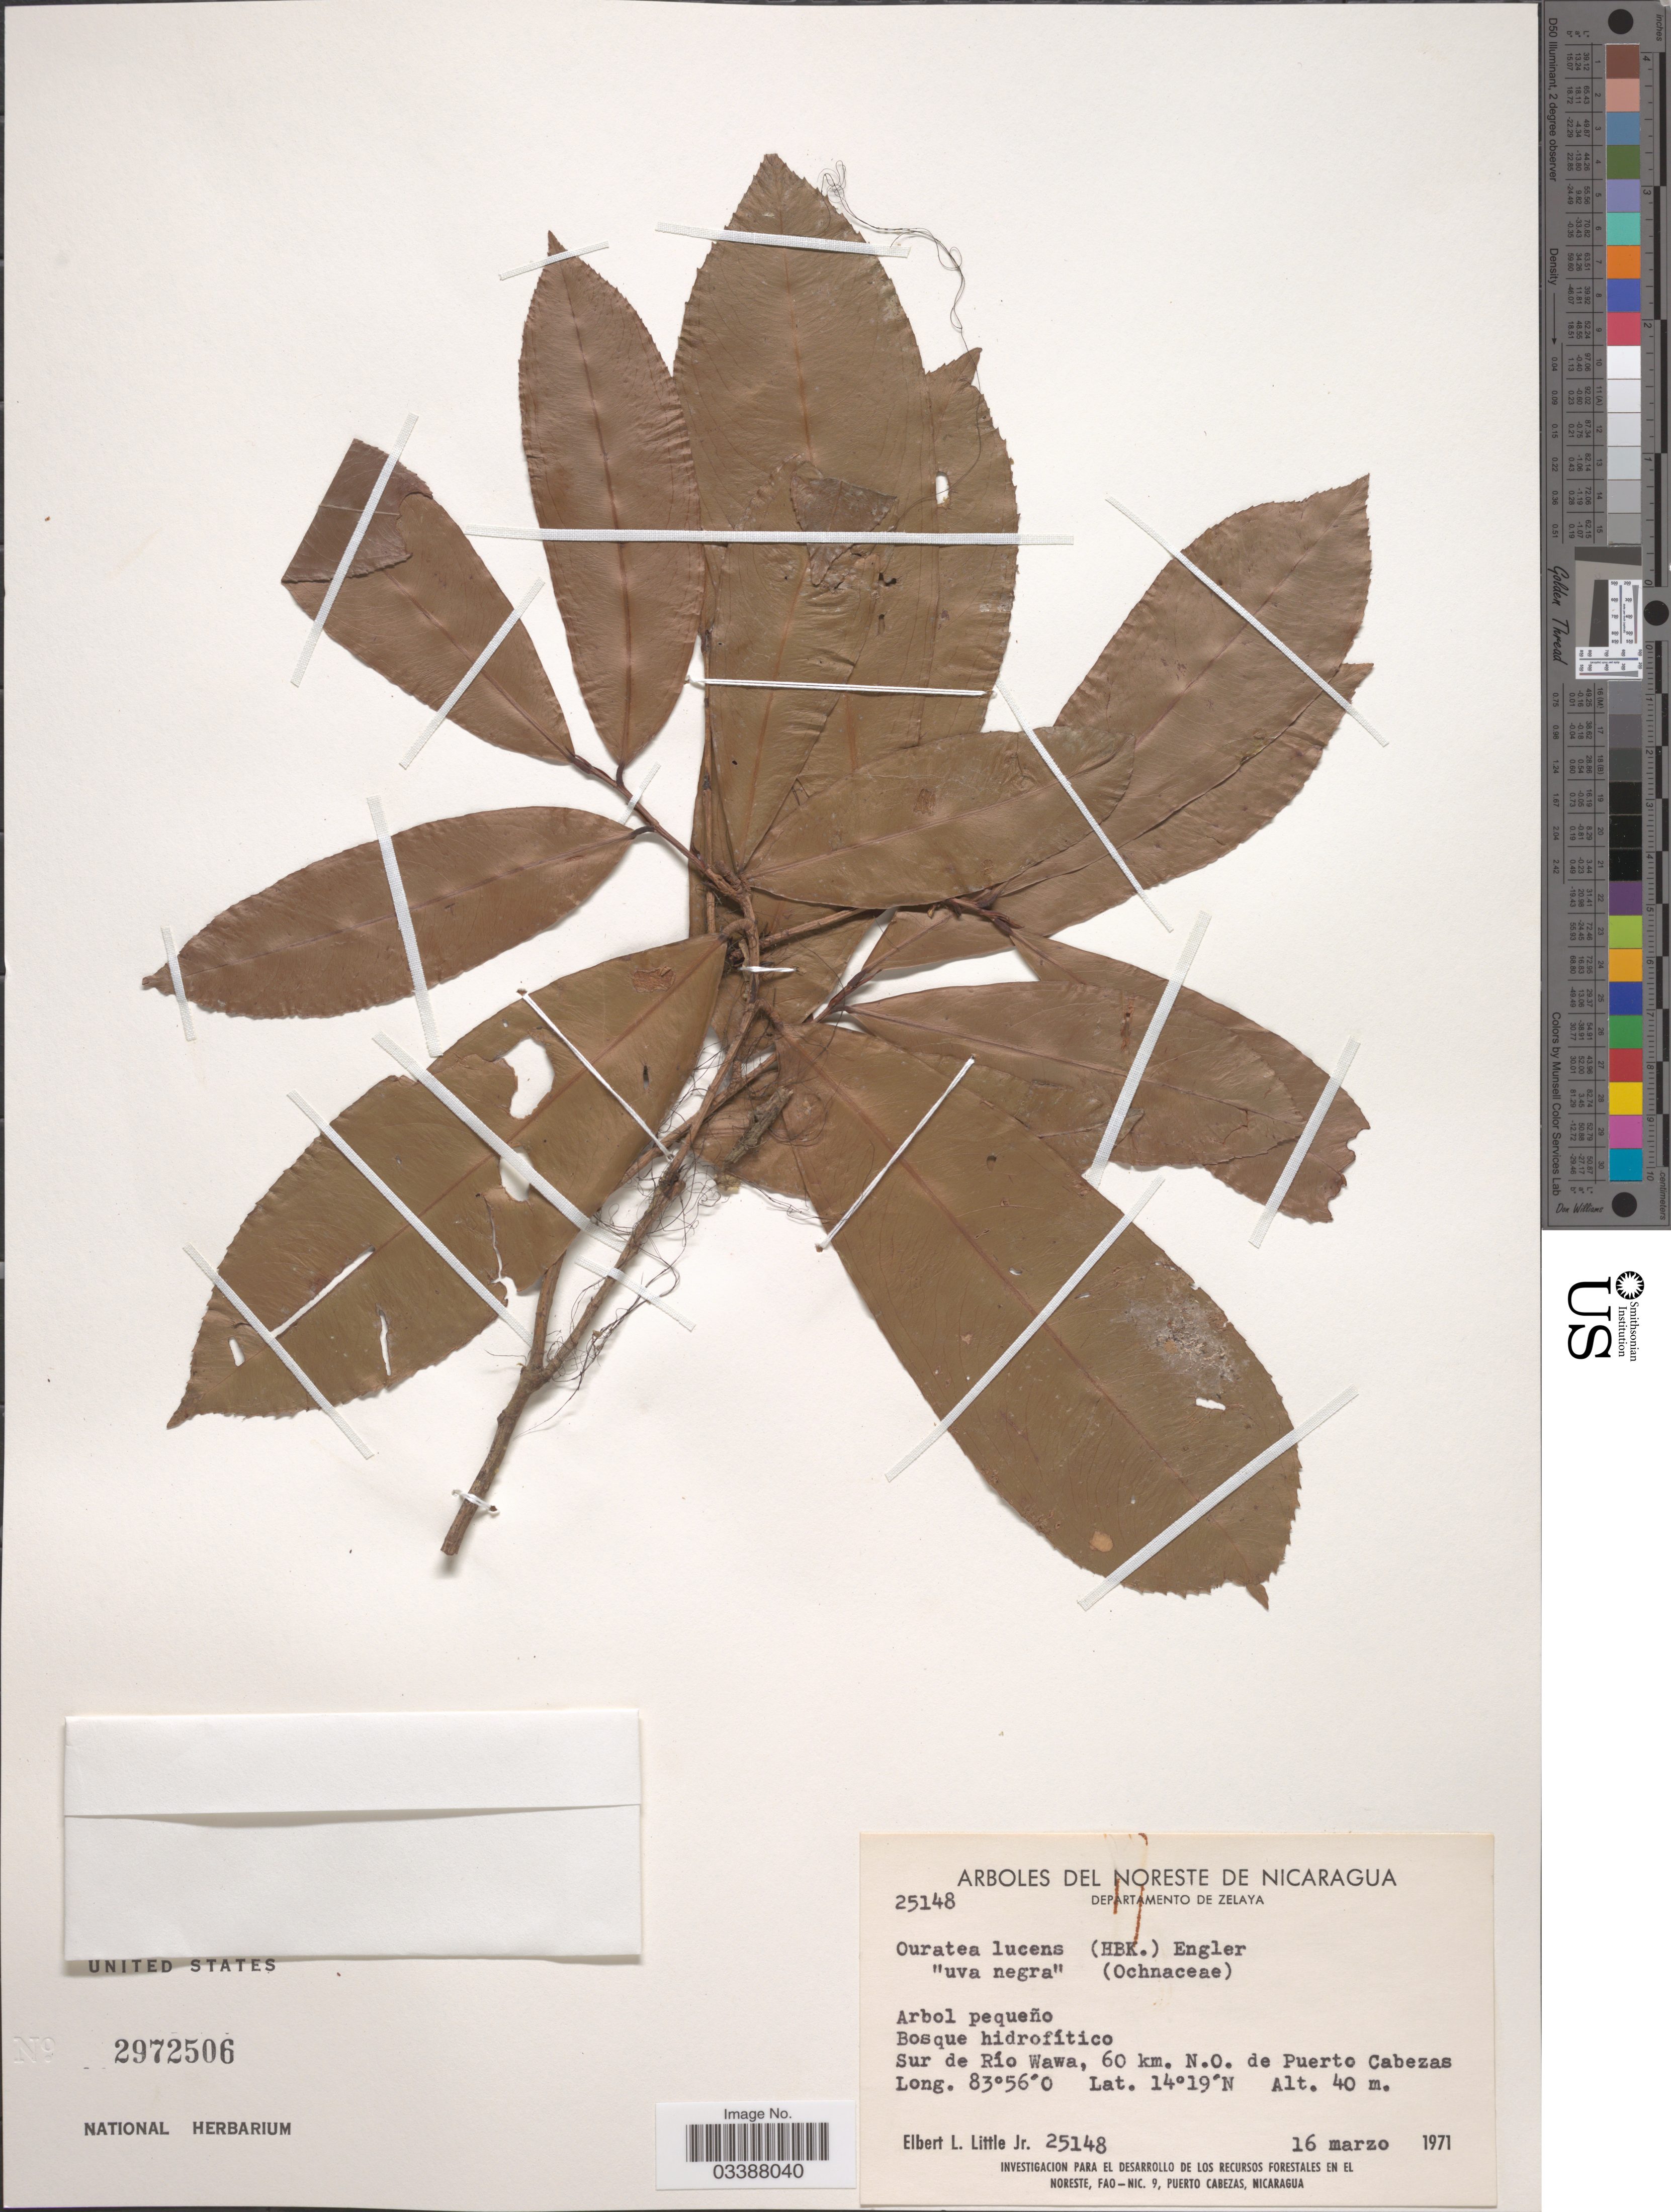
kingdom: Plantae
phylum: Tracheophyta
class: Magnoliopsida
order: Malpighiales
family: Ochnaceae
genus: Ouratea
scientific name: Ouratea lucens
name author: (Kunth) Engl.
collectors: E. L. Little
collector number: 25148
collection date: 1971-03-16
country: Nicaragua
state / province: Atlántico Norte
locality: Noreste de Nicaragua. Departamento de Zelaya. Sur de Río Wawa, 60 km. N.O. de Puerto Cabezas.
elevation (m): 40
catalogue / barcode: US 2972506